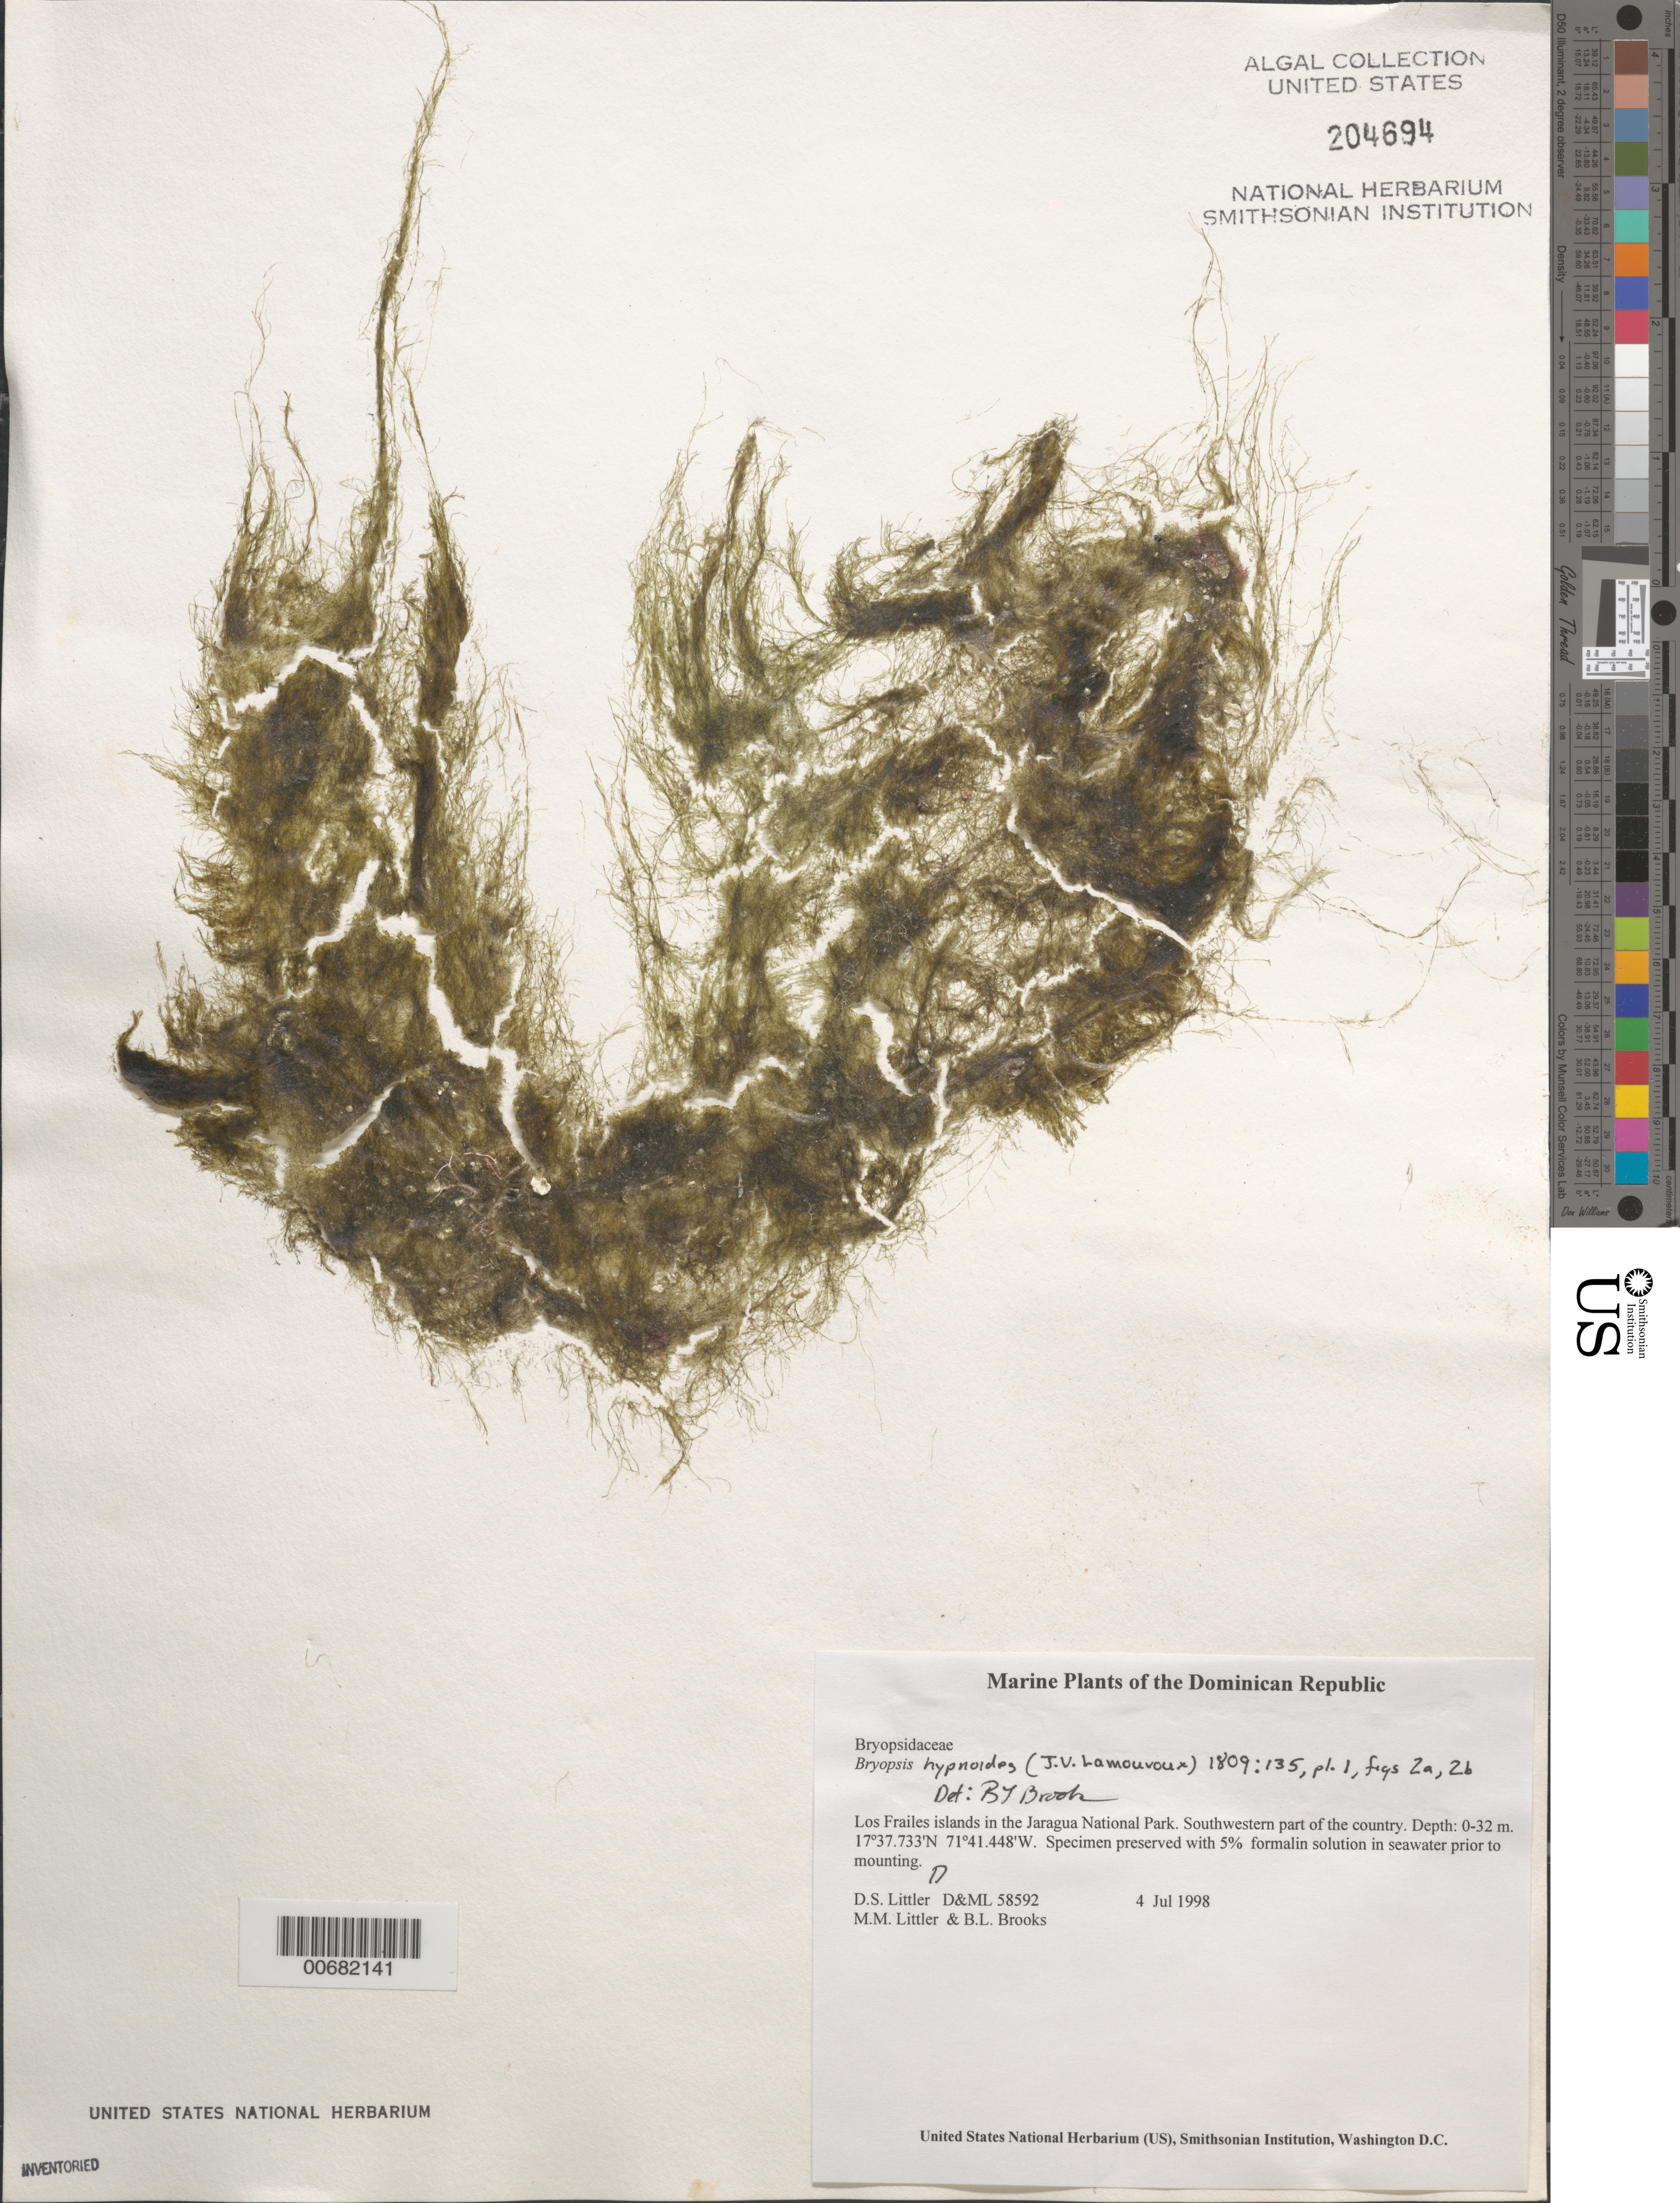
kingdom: Plantae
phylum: Chlorophyta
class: Ulvophyceae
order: Bryopsidales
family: Bryopsidaceae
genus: Bryopsis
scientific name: Bryopsis hypnoides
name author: J.V.Lamouroux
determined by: Brooks, B. L., (BOT), Smithsonian Institution - National Museum of Natural History (UNITED STATES)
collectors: D. S. Littler, M. M. Littler & B. Brooks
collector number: D&ML 58592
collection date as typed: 04 Jul 1998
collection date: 1998-07-04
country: Dominican Republic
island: Los Frailes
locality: Jaragua National Park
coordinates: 17 37.733' N, 71 41.448' W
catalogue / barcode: US 204694